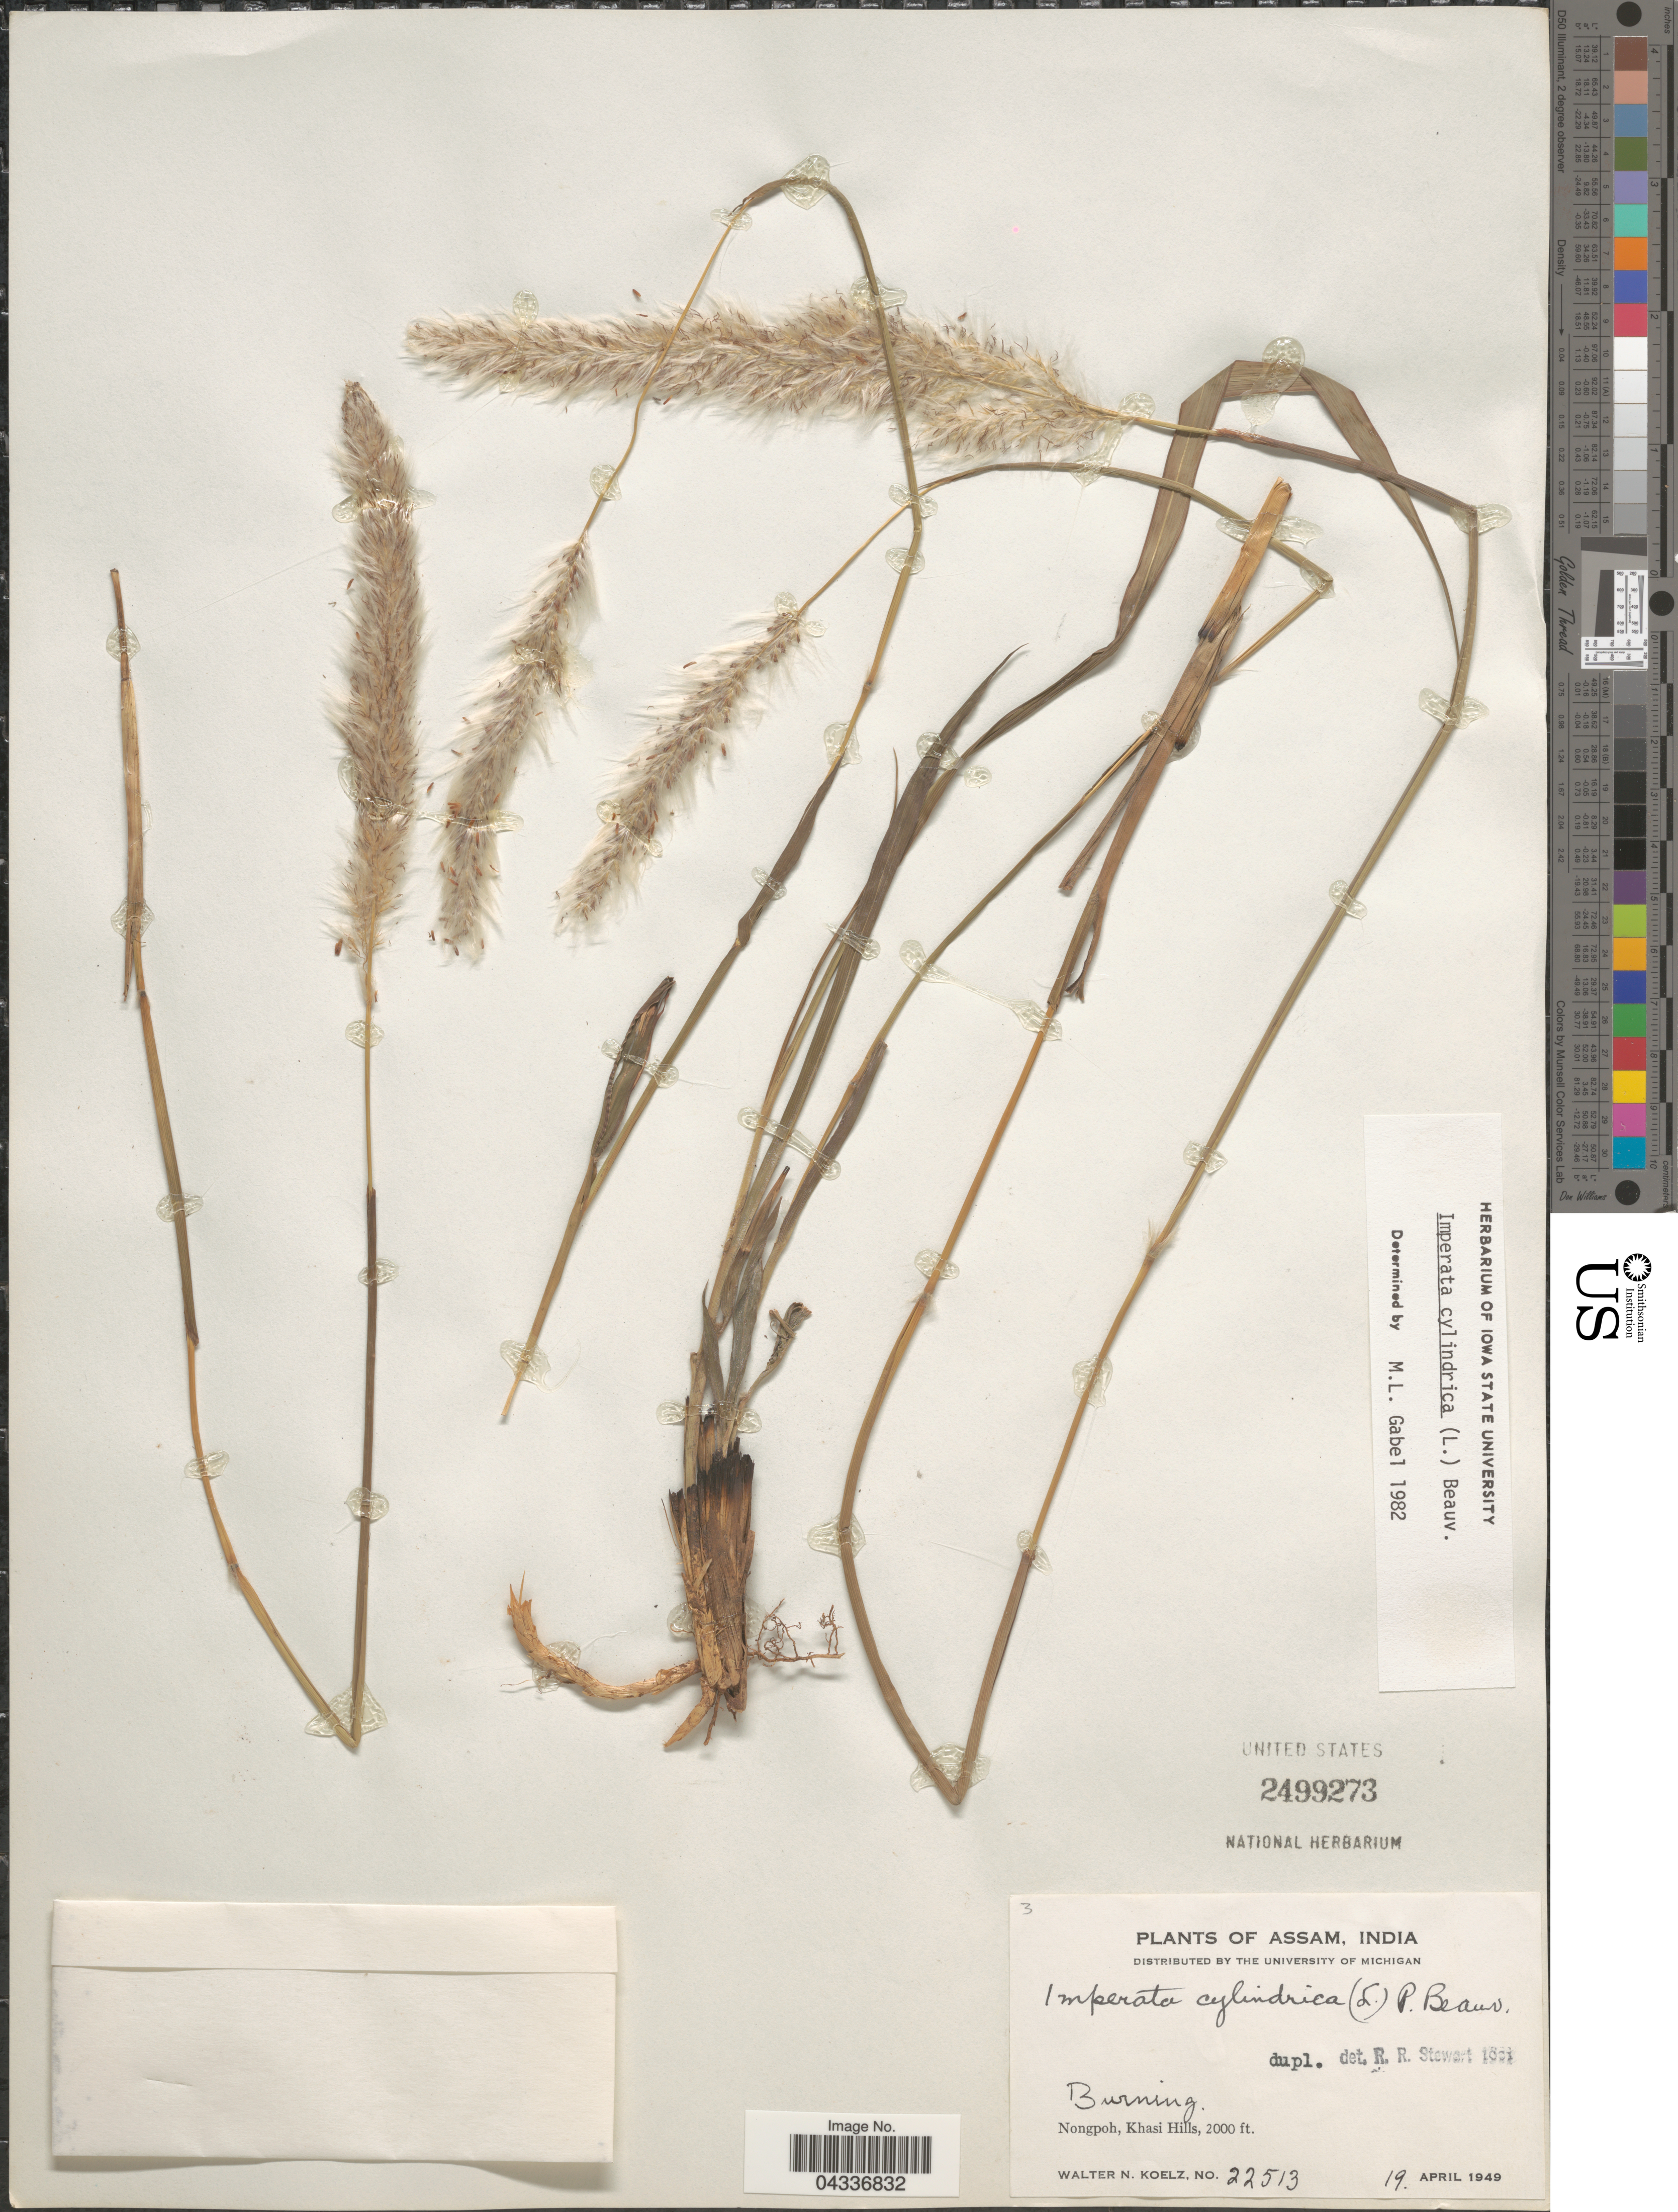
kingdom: Plantae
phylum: Tracheophyta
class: Liliopsida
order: Poales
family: Poaceae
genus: Imperata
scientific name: Imperata cylindrica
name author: (L.) P. Beauv.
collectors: W. N. Koelz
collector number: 22513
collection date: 1949-04-19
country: India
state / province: Meghalaya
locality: Nongpoh, Khasi Hills.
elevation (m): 610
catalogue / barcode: US 2499273